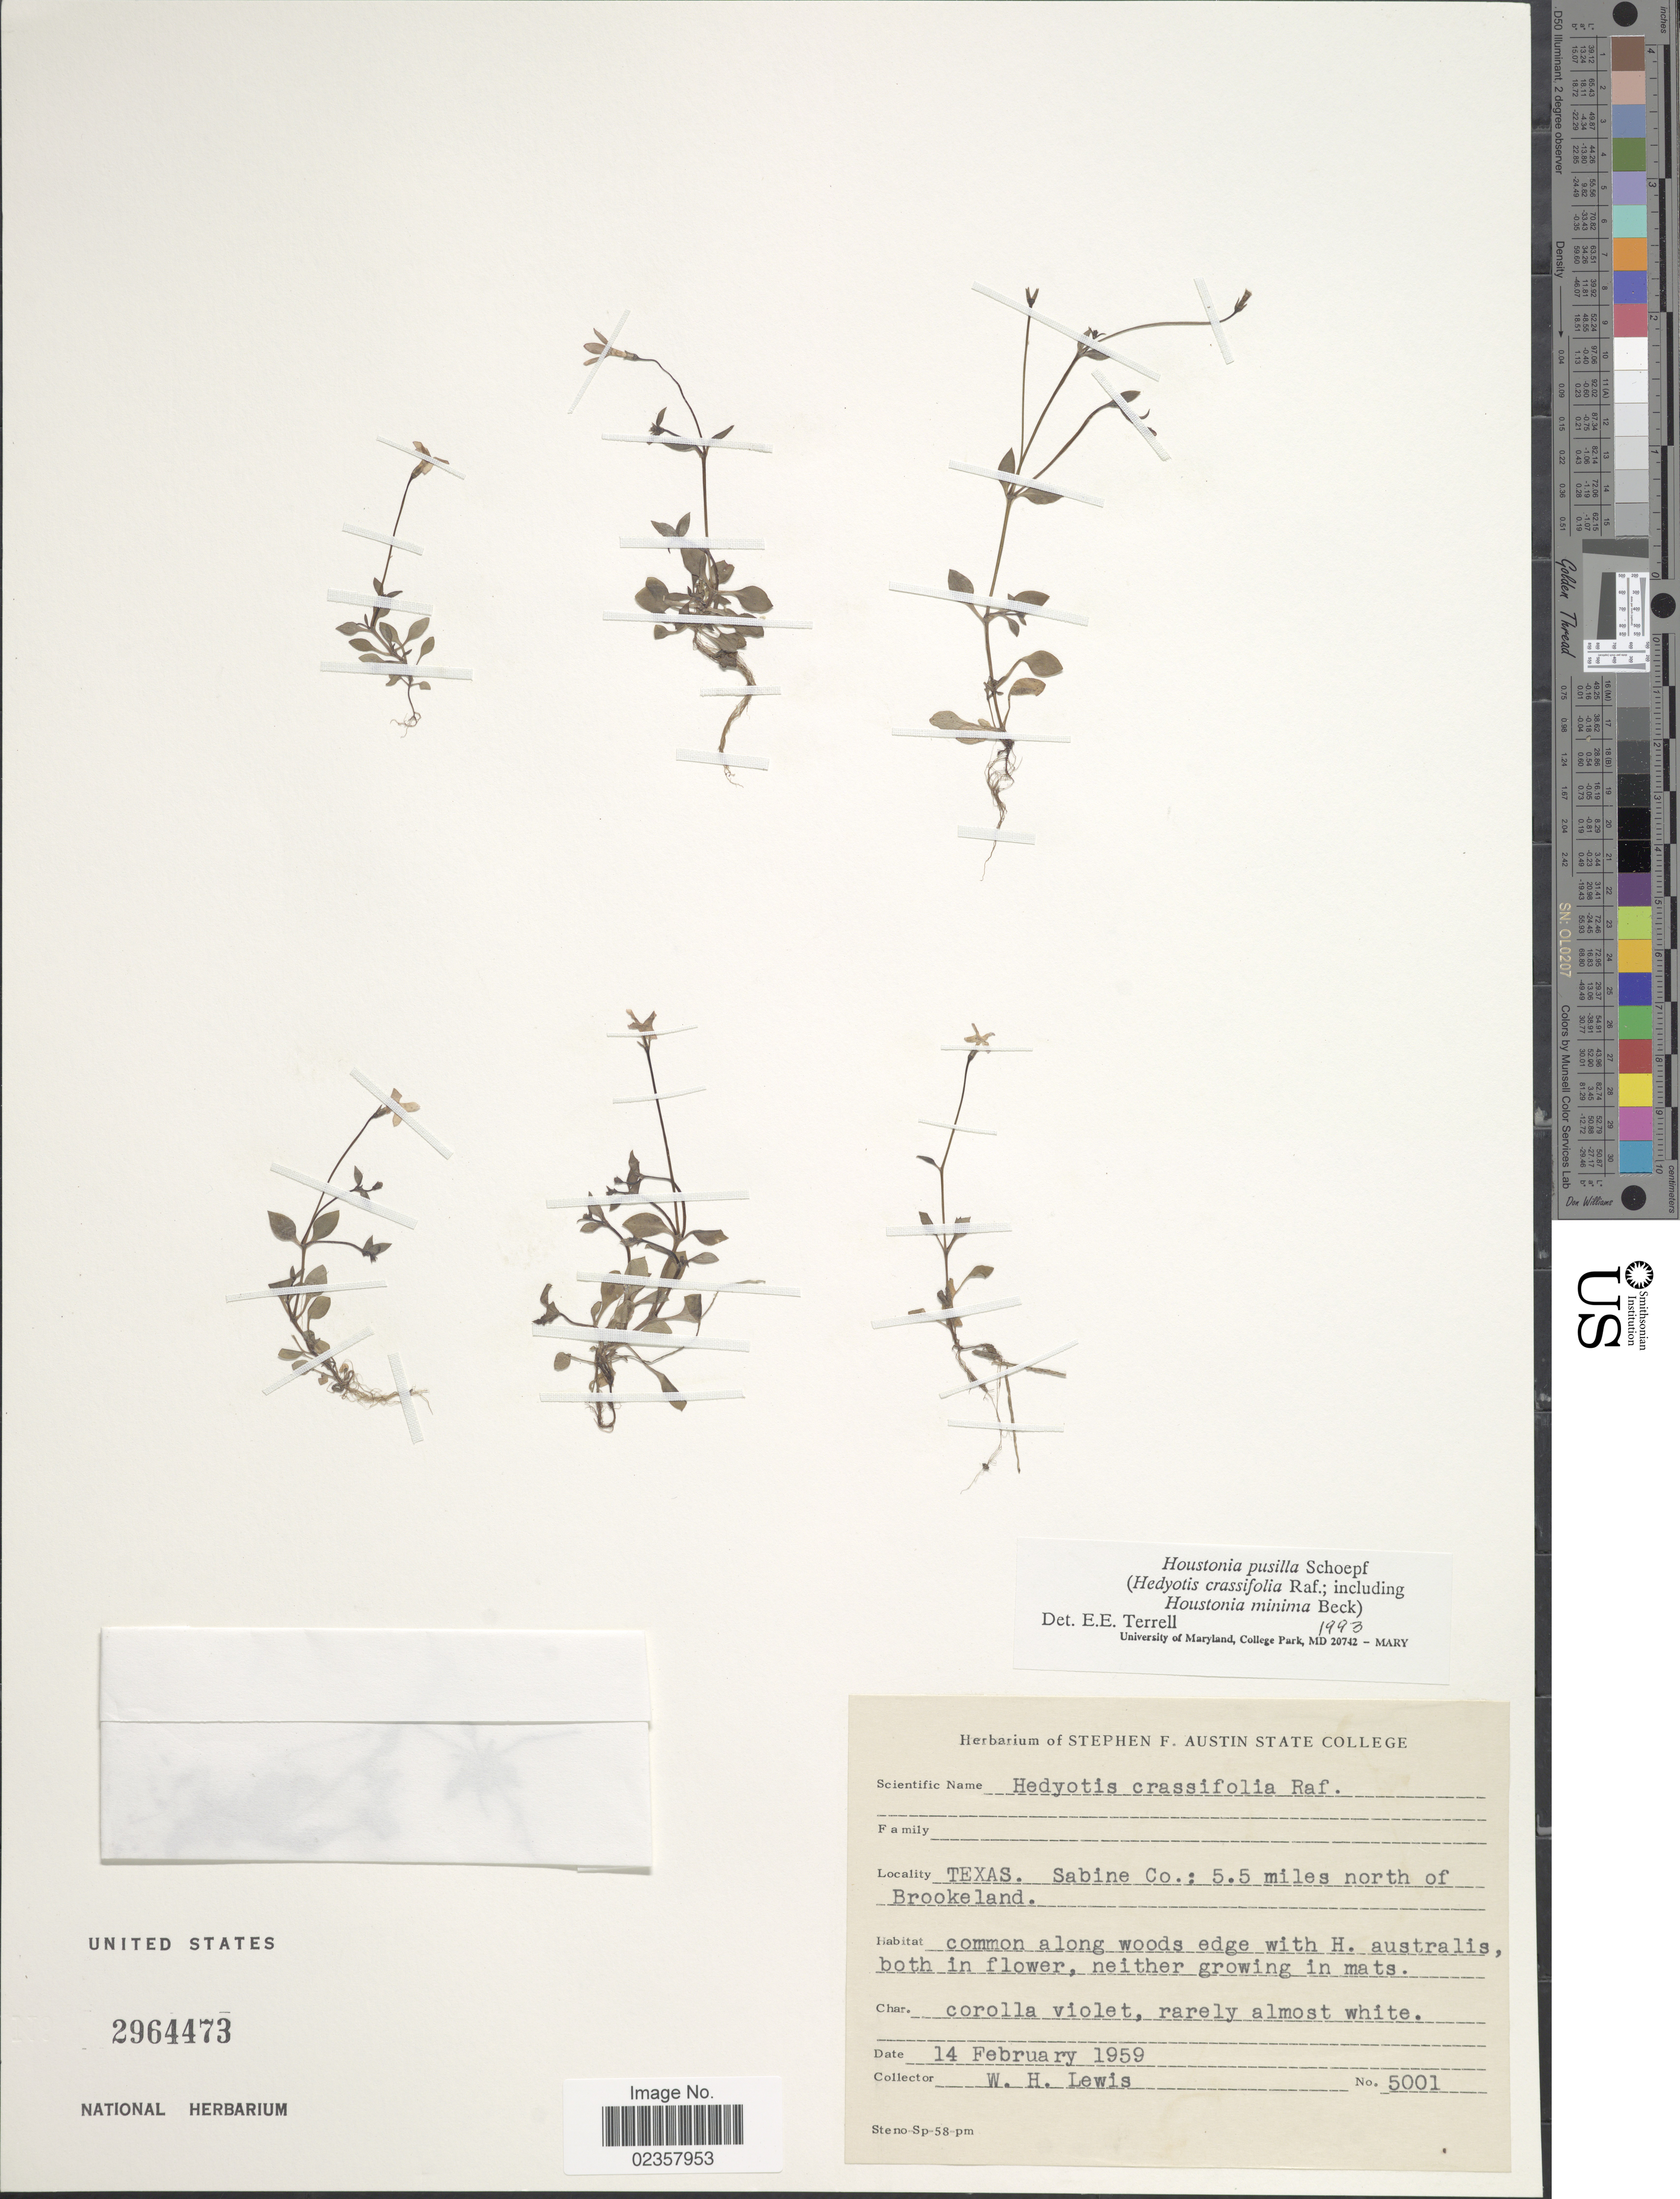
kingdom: Plantae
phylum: Tracheophyta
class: Magnoliopsida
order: Gentianales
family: Rubiaceae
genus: Houstonia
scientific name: Houstonia pusilla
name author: Schoepf.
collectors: W. H. Lewis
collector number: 5001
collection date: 1959-02-14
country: United States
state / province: Texas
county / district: Sabine County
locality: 5.5 miles north of Brookeland.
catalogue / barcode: US 2964473